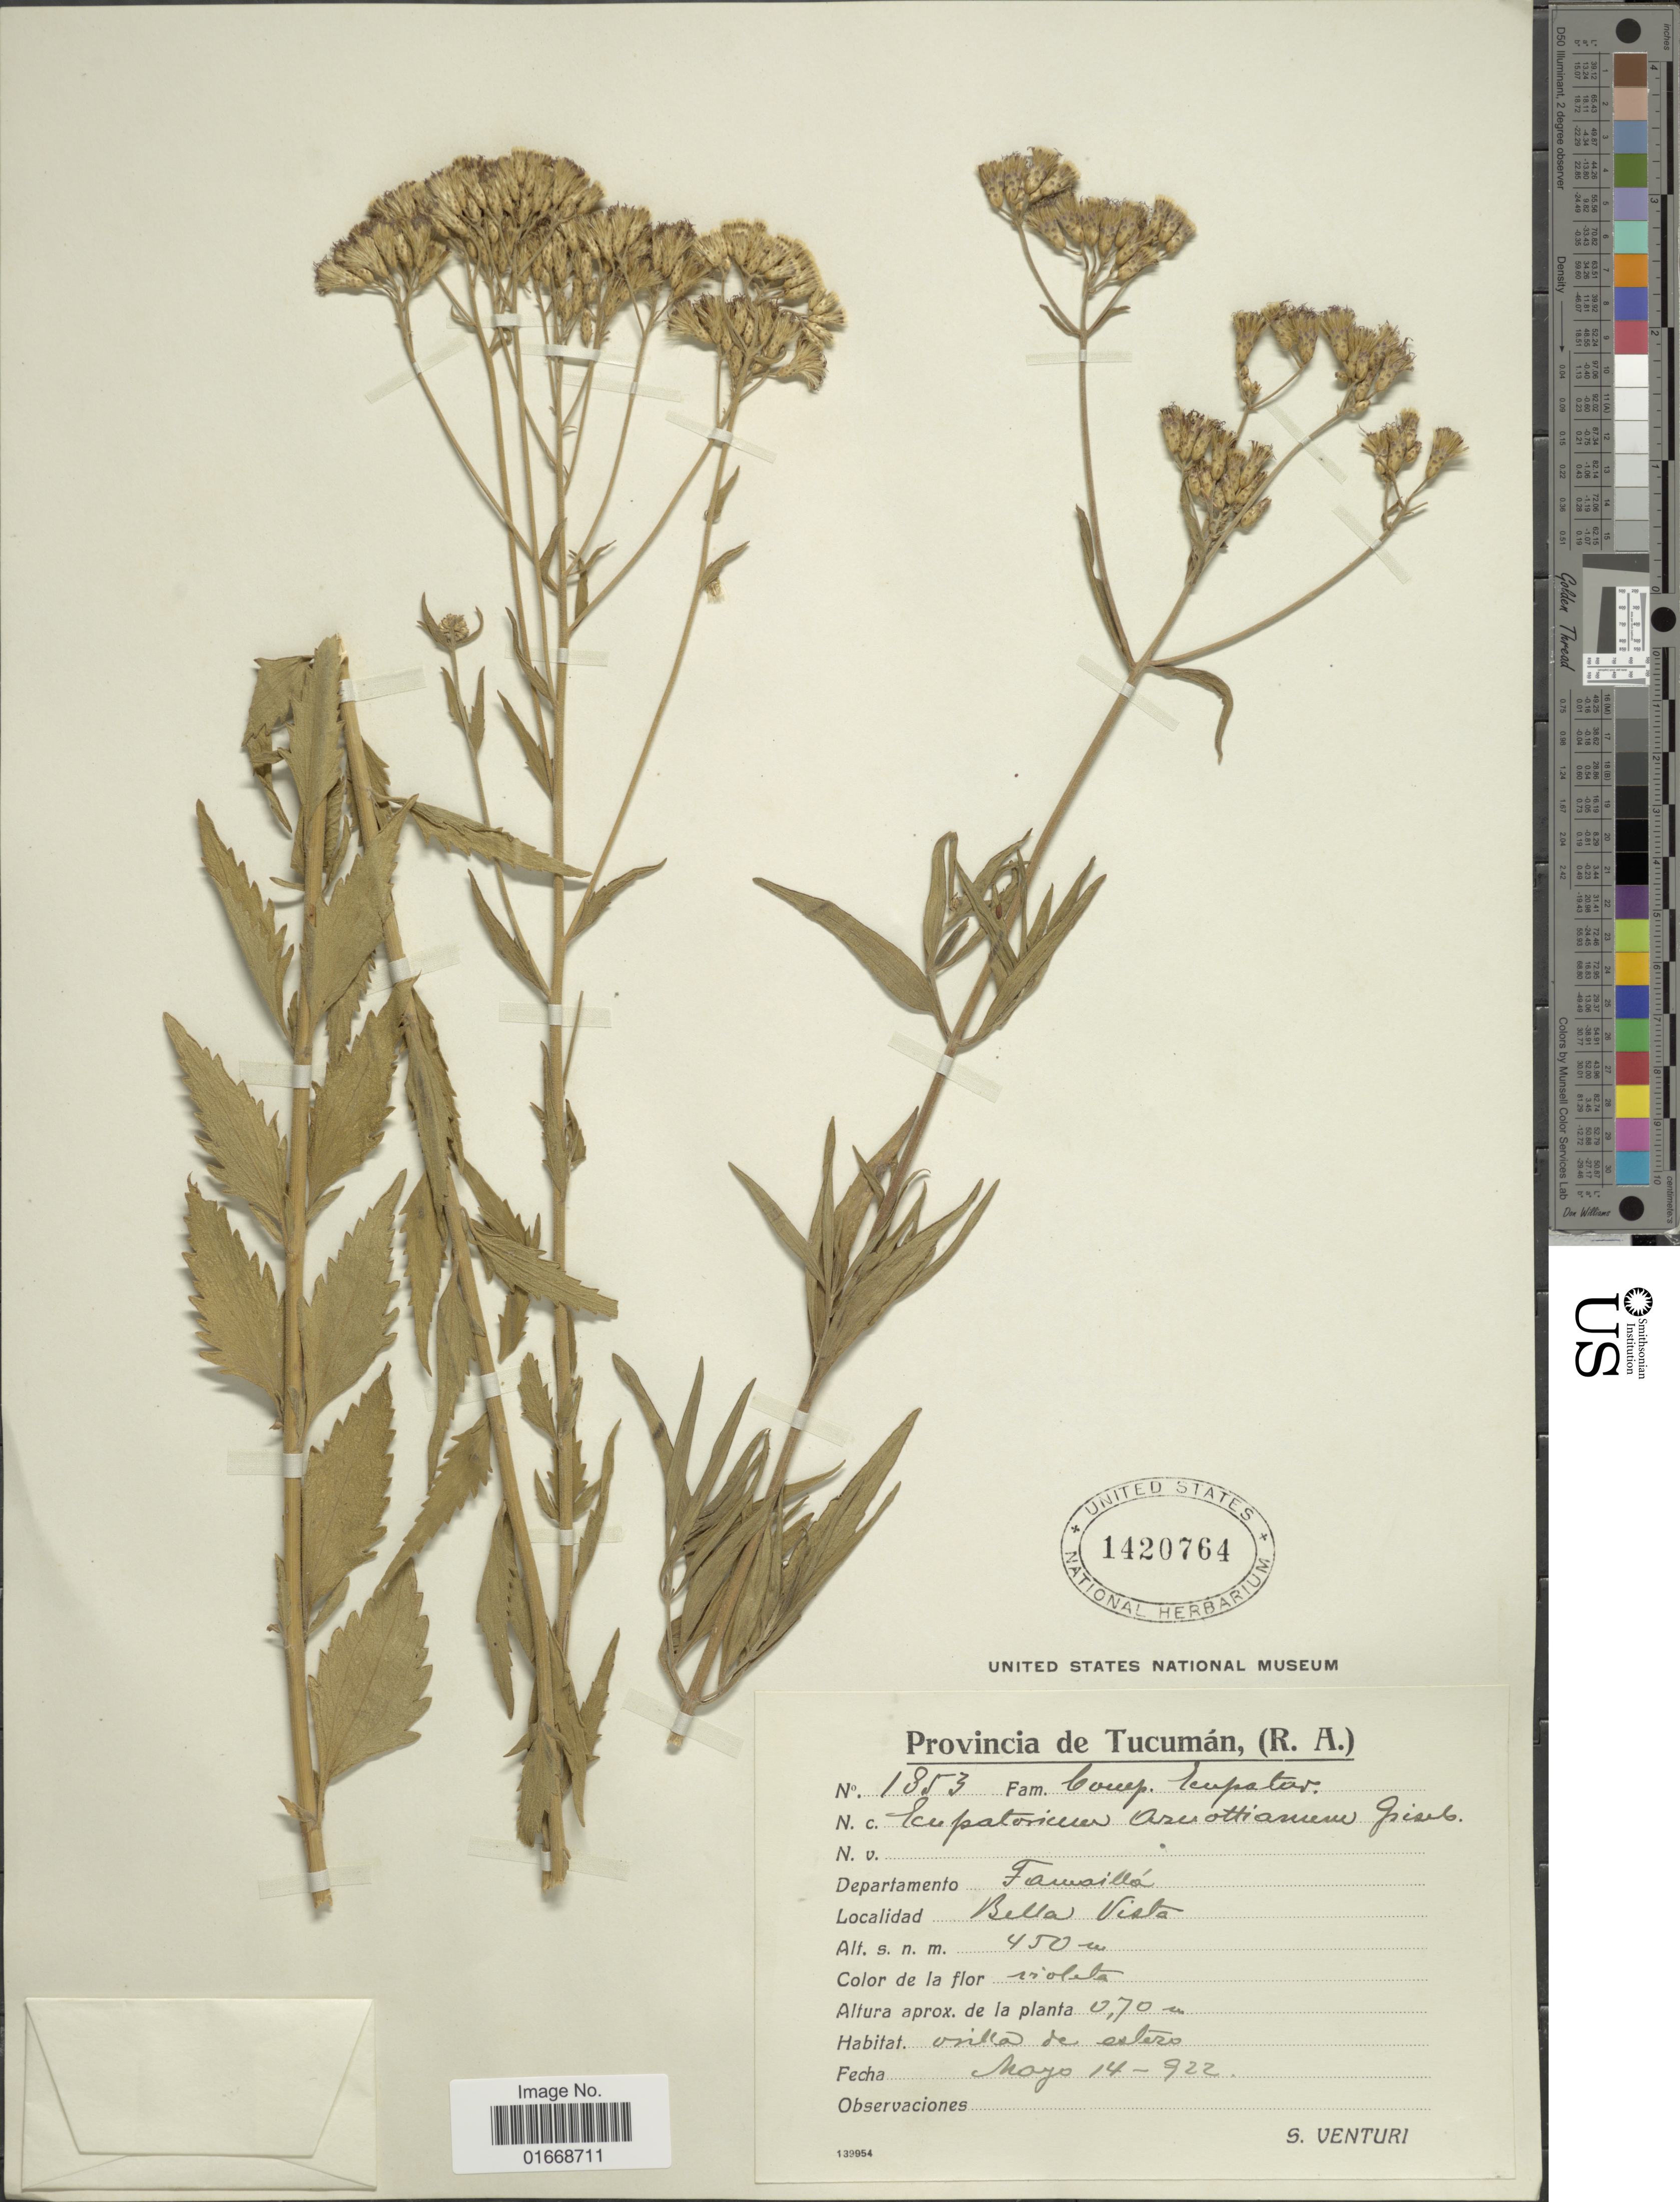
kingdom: Plantae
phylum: Tracheophyta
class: Magnoliopsida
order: Asterales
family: Asteraceae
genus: Chromolaena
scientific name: Chromolaena hirsuta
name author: (Hook. & Arn.) R.M. King & H. Rob.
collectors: S. Venturi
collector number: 1853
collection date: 1922-05-14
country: Argentina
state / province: Tucuman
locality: Provincia de Tucuman, (R. A.), Departamento Famailla, Bella Vista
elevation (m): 450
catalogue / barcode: US 1420764